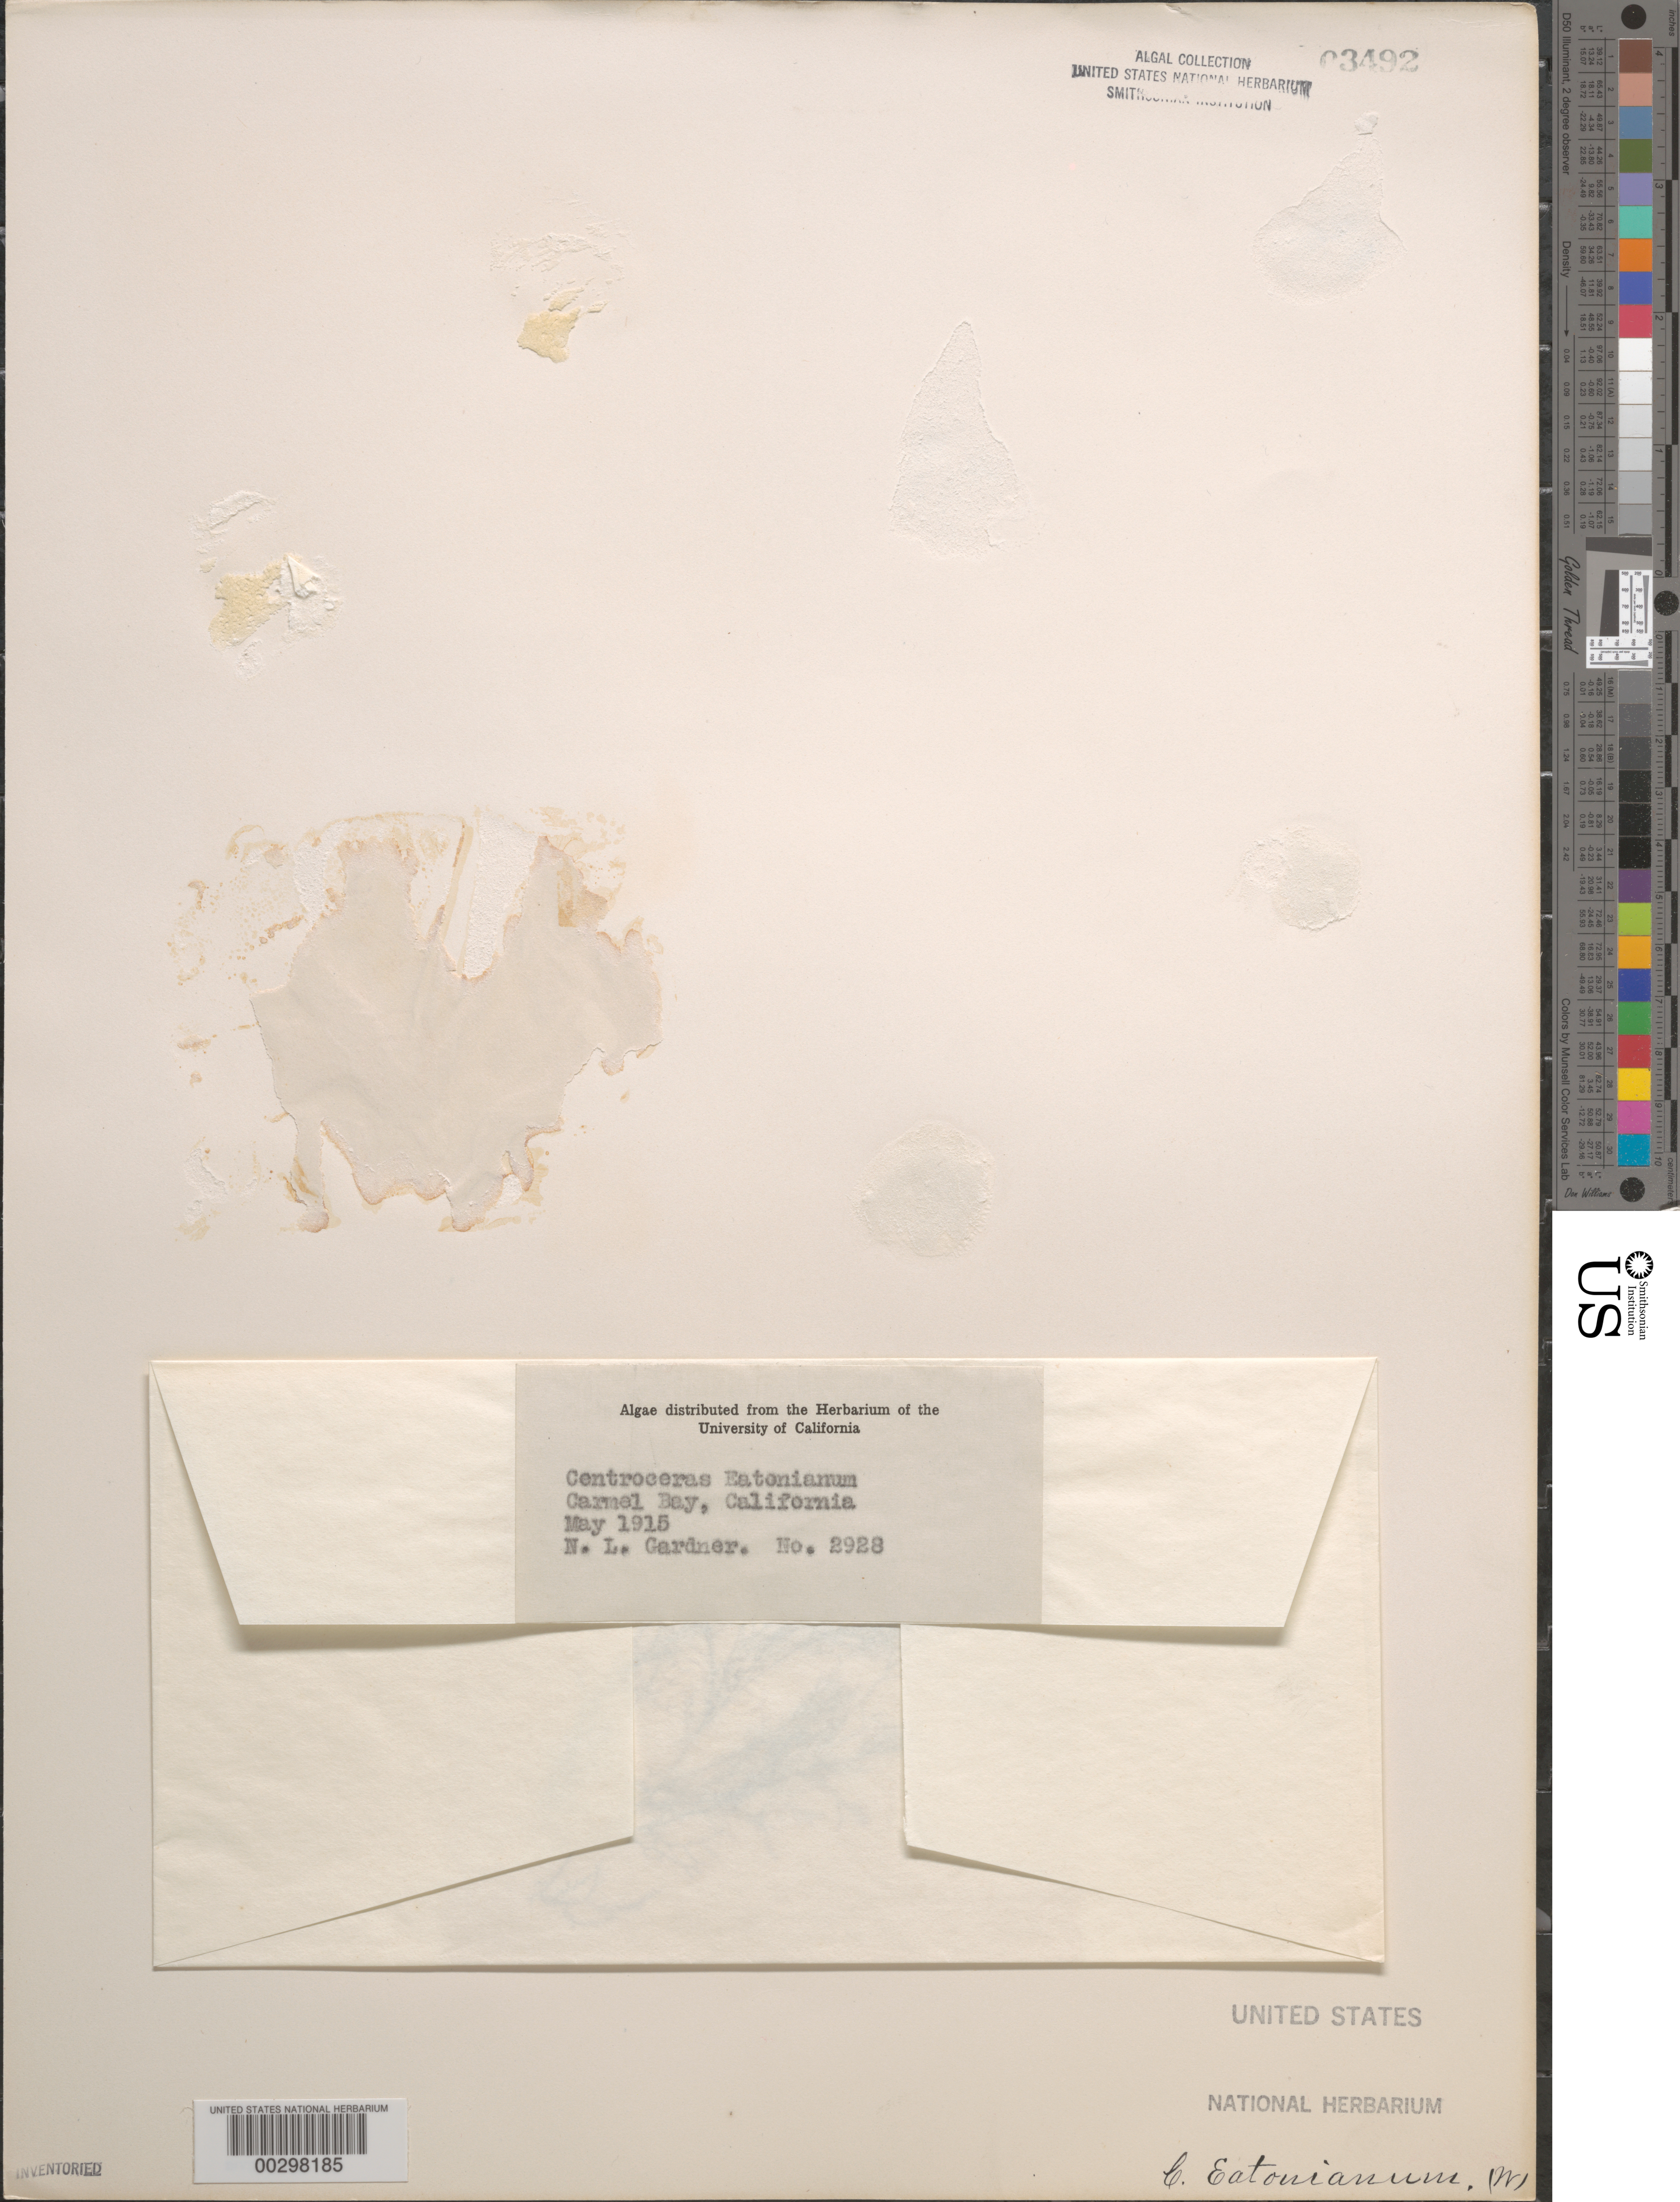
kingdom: Plantae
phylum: Rhodophyta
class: Florideophyceae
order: Ceramiales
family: Ceramiaceae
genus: Corallophila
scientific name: Corallophila eatoniana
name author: (Farl.) T.O. Cho et al.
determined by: Algae name updating Project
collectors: N. Gardner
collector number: NLG 2928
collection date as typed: May 1915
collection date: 1915-05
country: United States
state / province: California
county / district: Monterey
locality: Carmel Bay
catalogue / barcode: US 3492